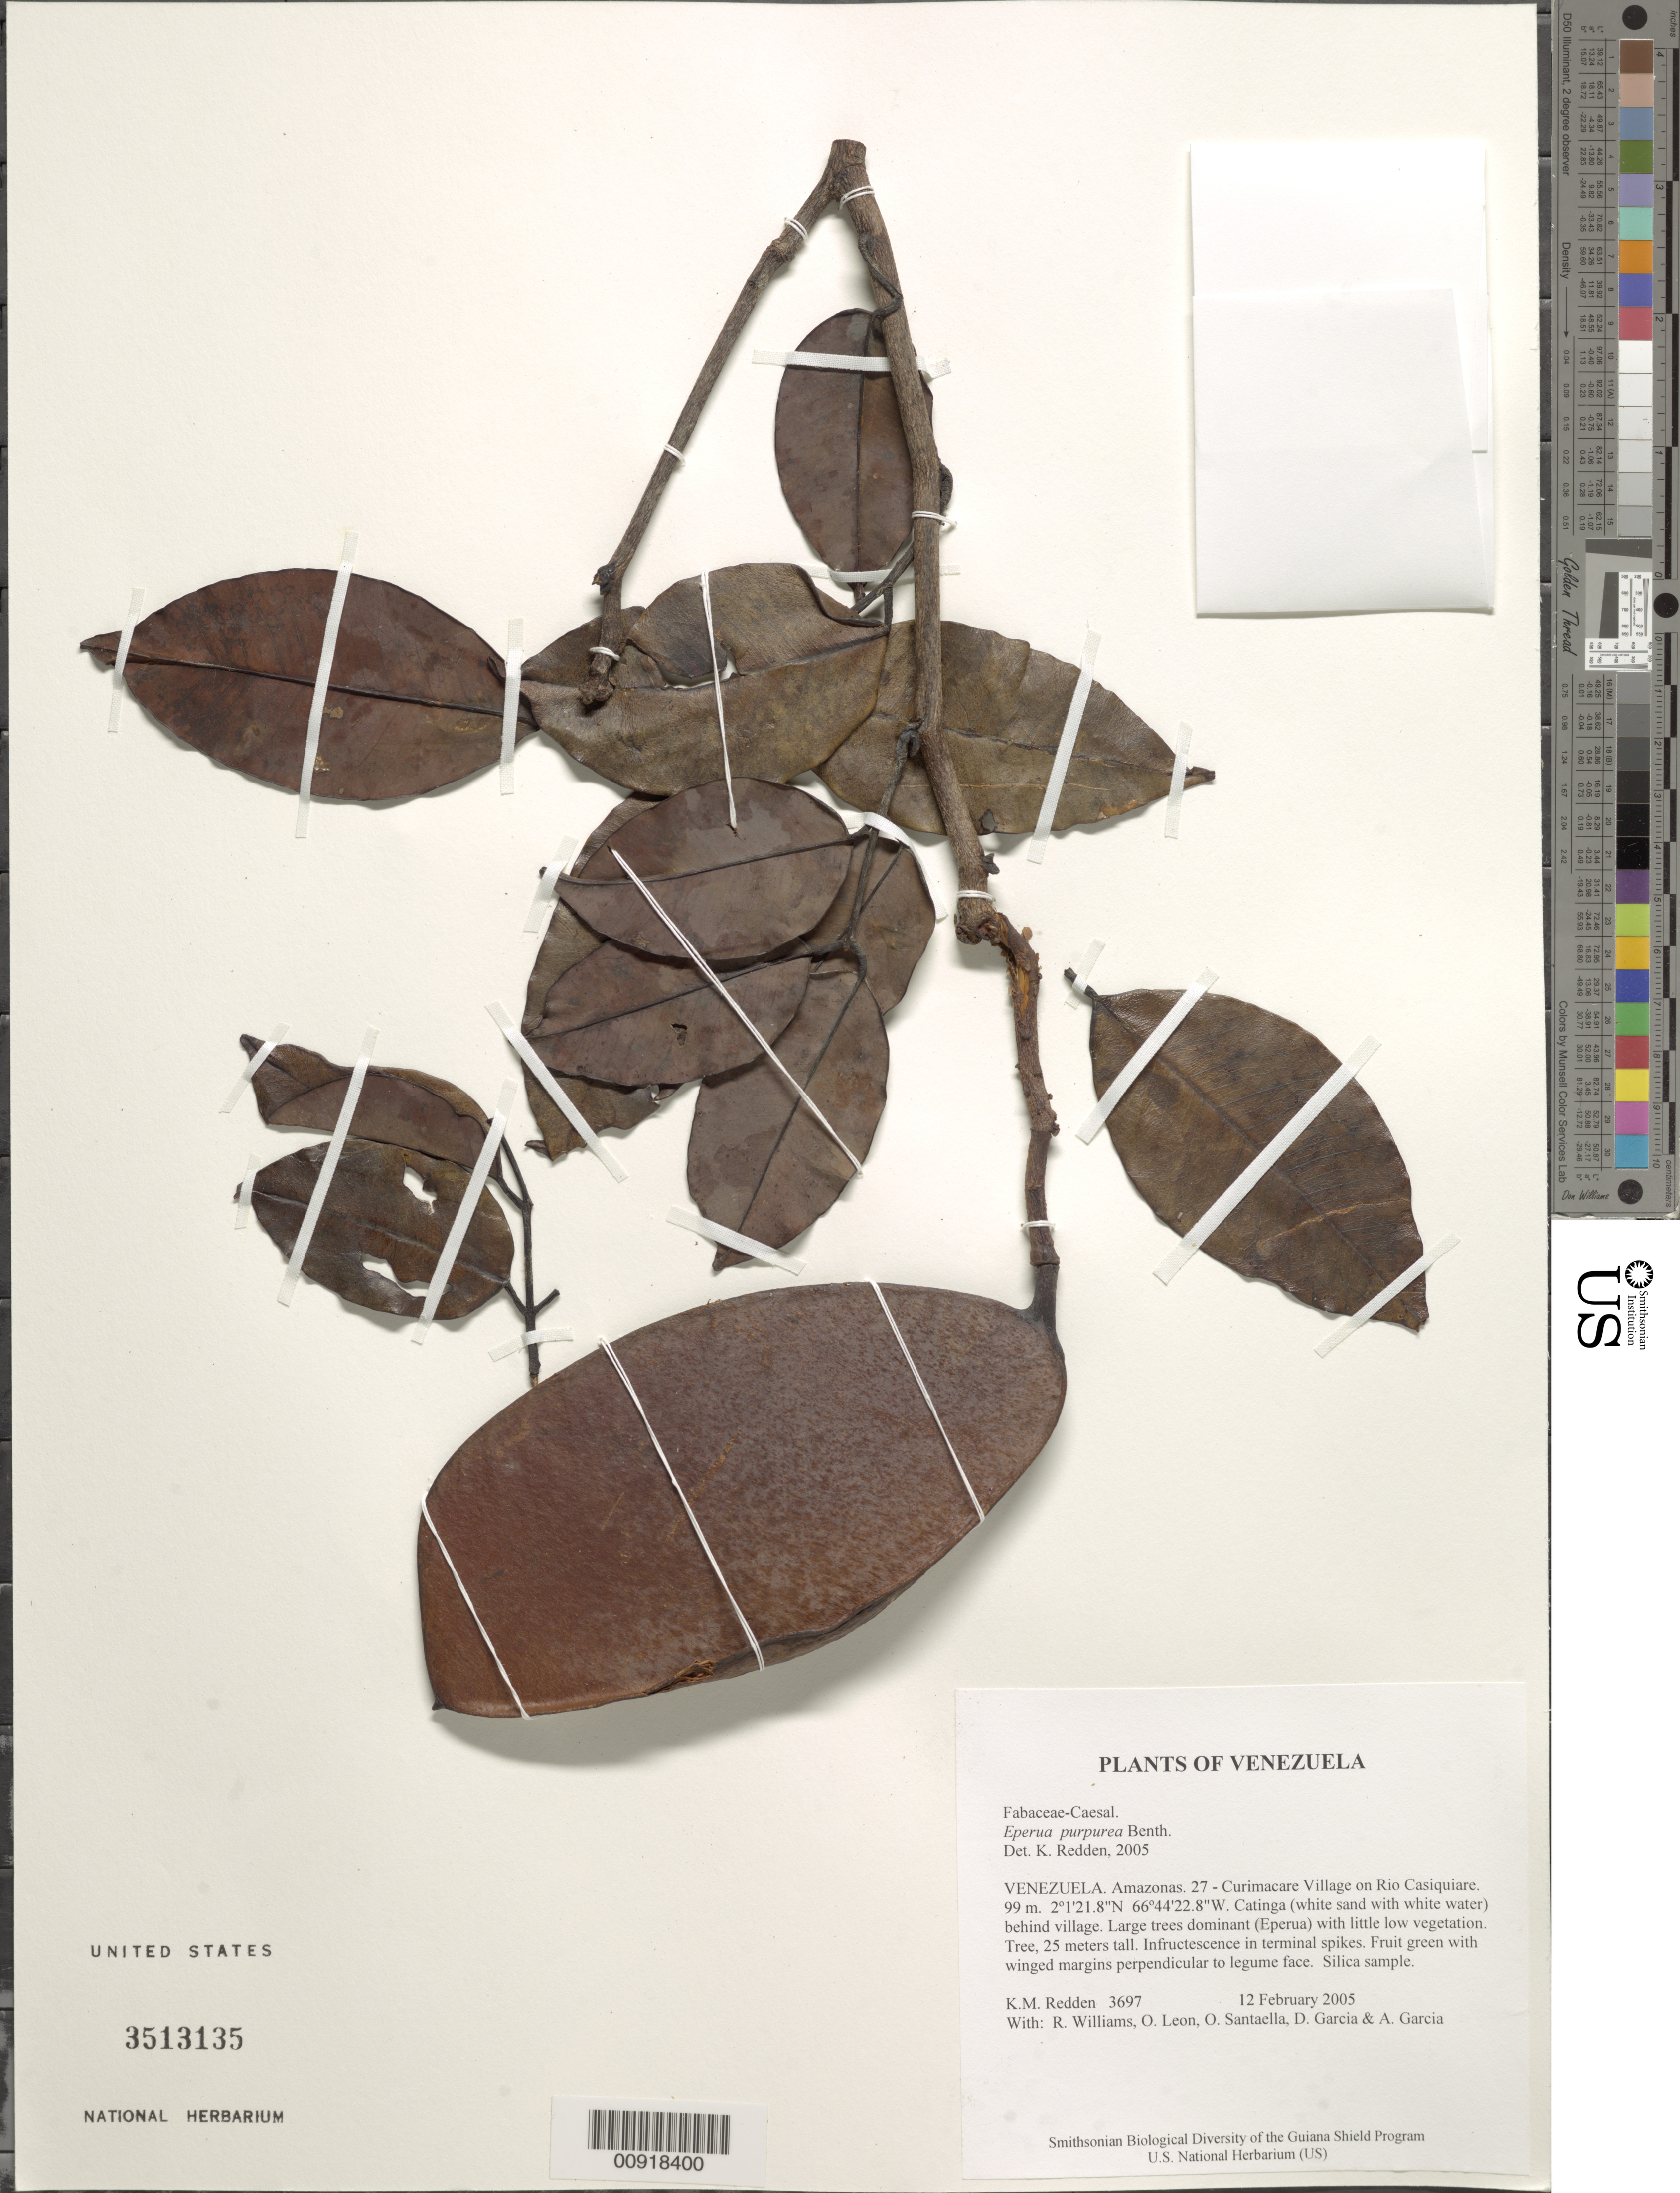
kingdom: Plantae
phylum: Tracheophyta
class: Magnoliopsida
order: Fabales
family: Fabaceae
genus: Eperua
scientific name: Eperua purpurea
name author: Benth.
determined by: Redden, K. M.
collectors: K. M. Redden, R. Williams, O. León, O. Santaella, D. Garcia & A. Garcia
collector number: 3697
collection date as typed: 12 February 2005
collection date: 2005-02-12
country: Venezuela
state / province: Amazonas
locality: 27 - Curimacare Village on Rio Casiquiare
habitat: Catinga (white sand with white water) behind village. Large trees dominant (Eperua) with little low vegetation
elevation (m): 99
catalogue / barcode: US 3513135